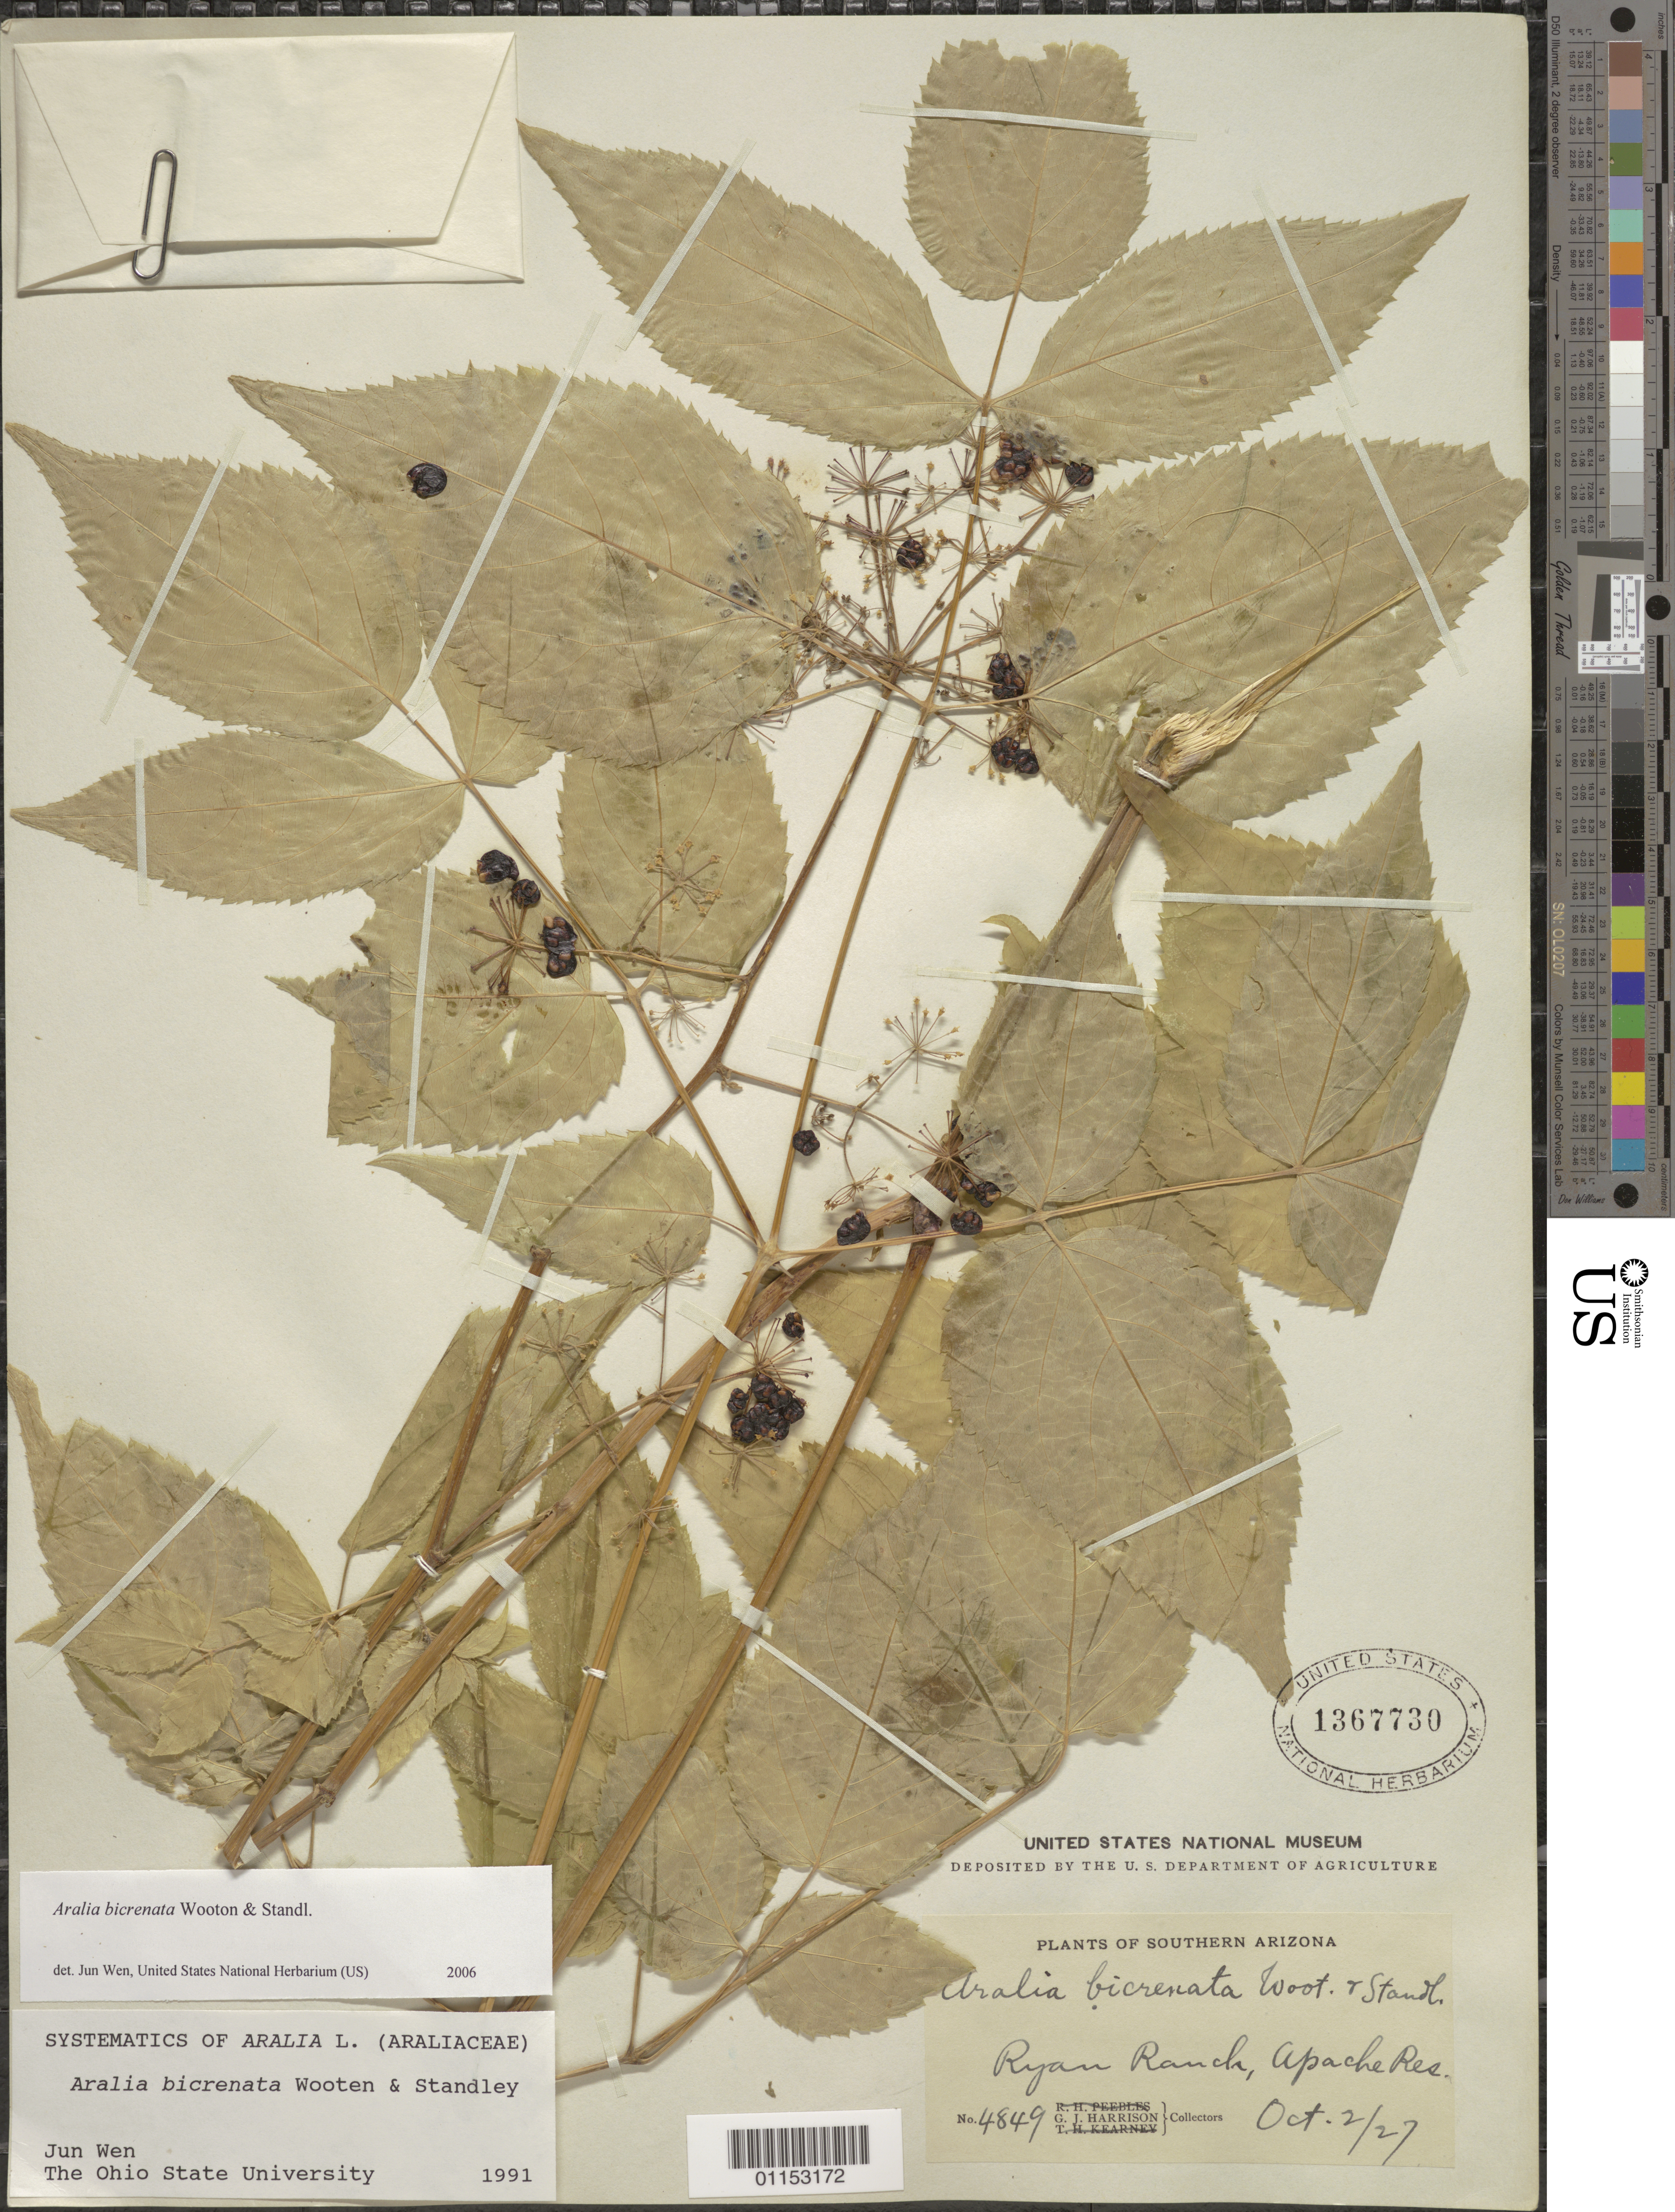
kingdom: Plantae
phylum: Tracheophyta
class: Magnoliopsida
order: Apiales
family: Araliaceae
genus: Aralia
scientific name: Aralia bicrenata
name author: Wooton & Standl.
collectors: G. J. Harrison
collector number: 4849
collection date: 1927-10-02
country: United States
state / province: Arizona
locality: Ryan Ranch, Apache Res.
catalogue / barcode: US 1367730